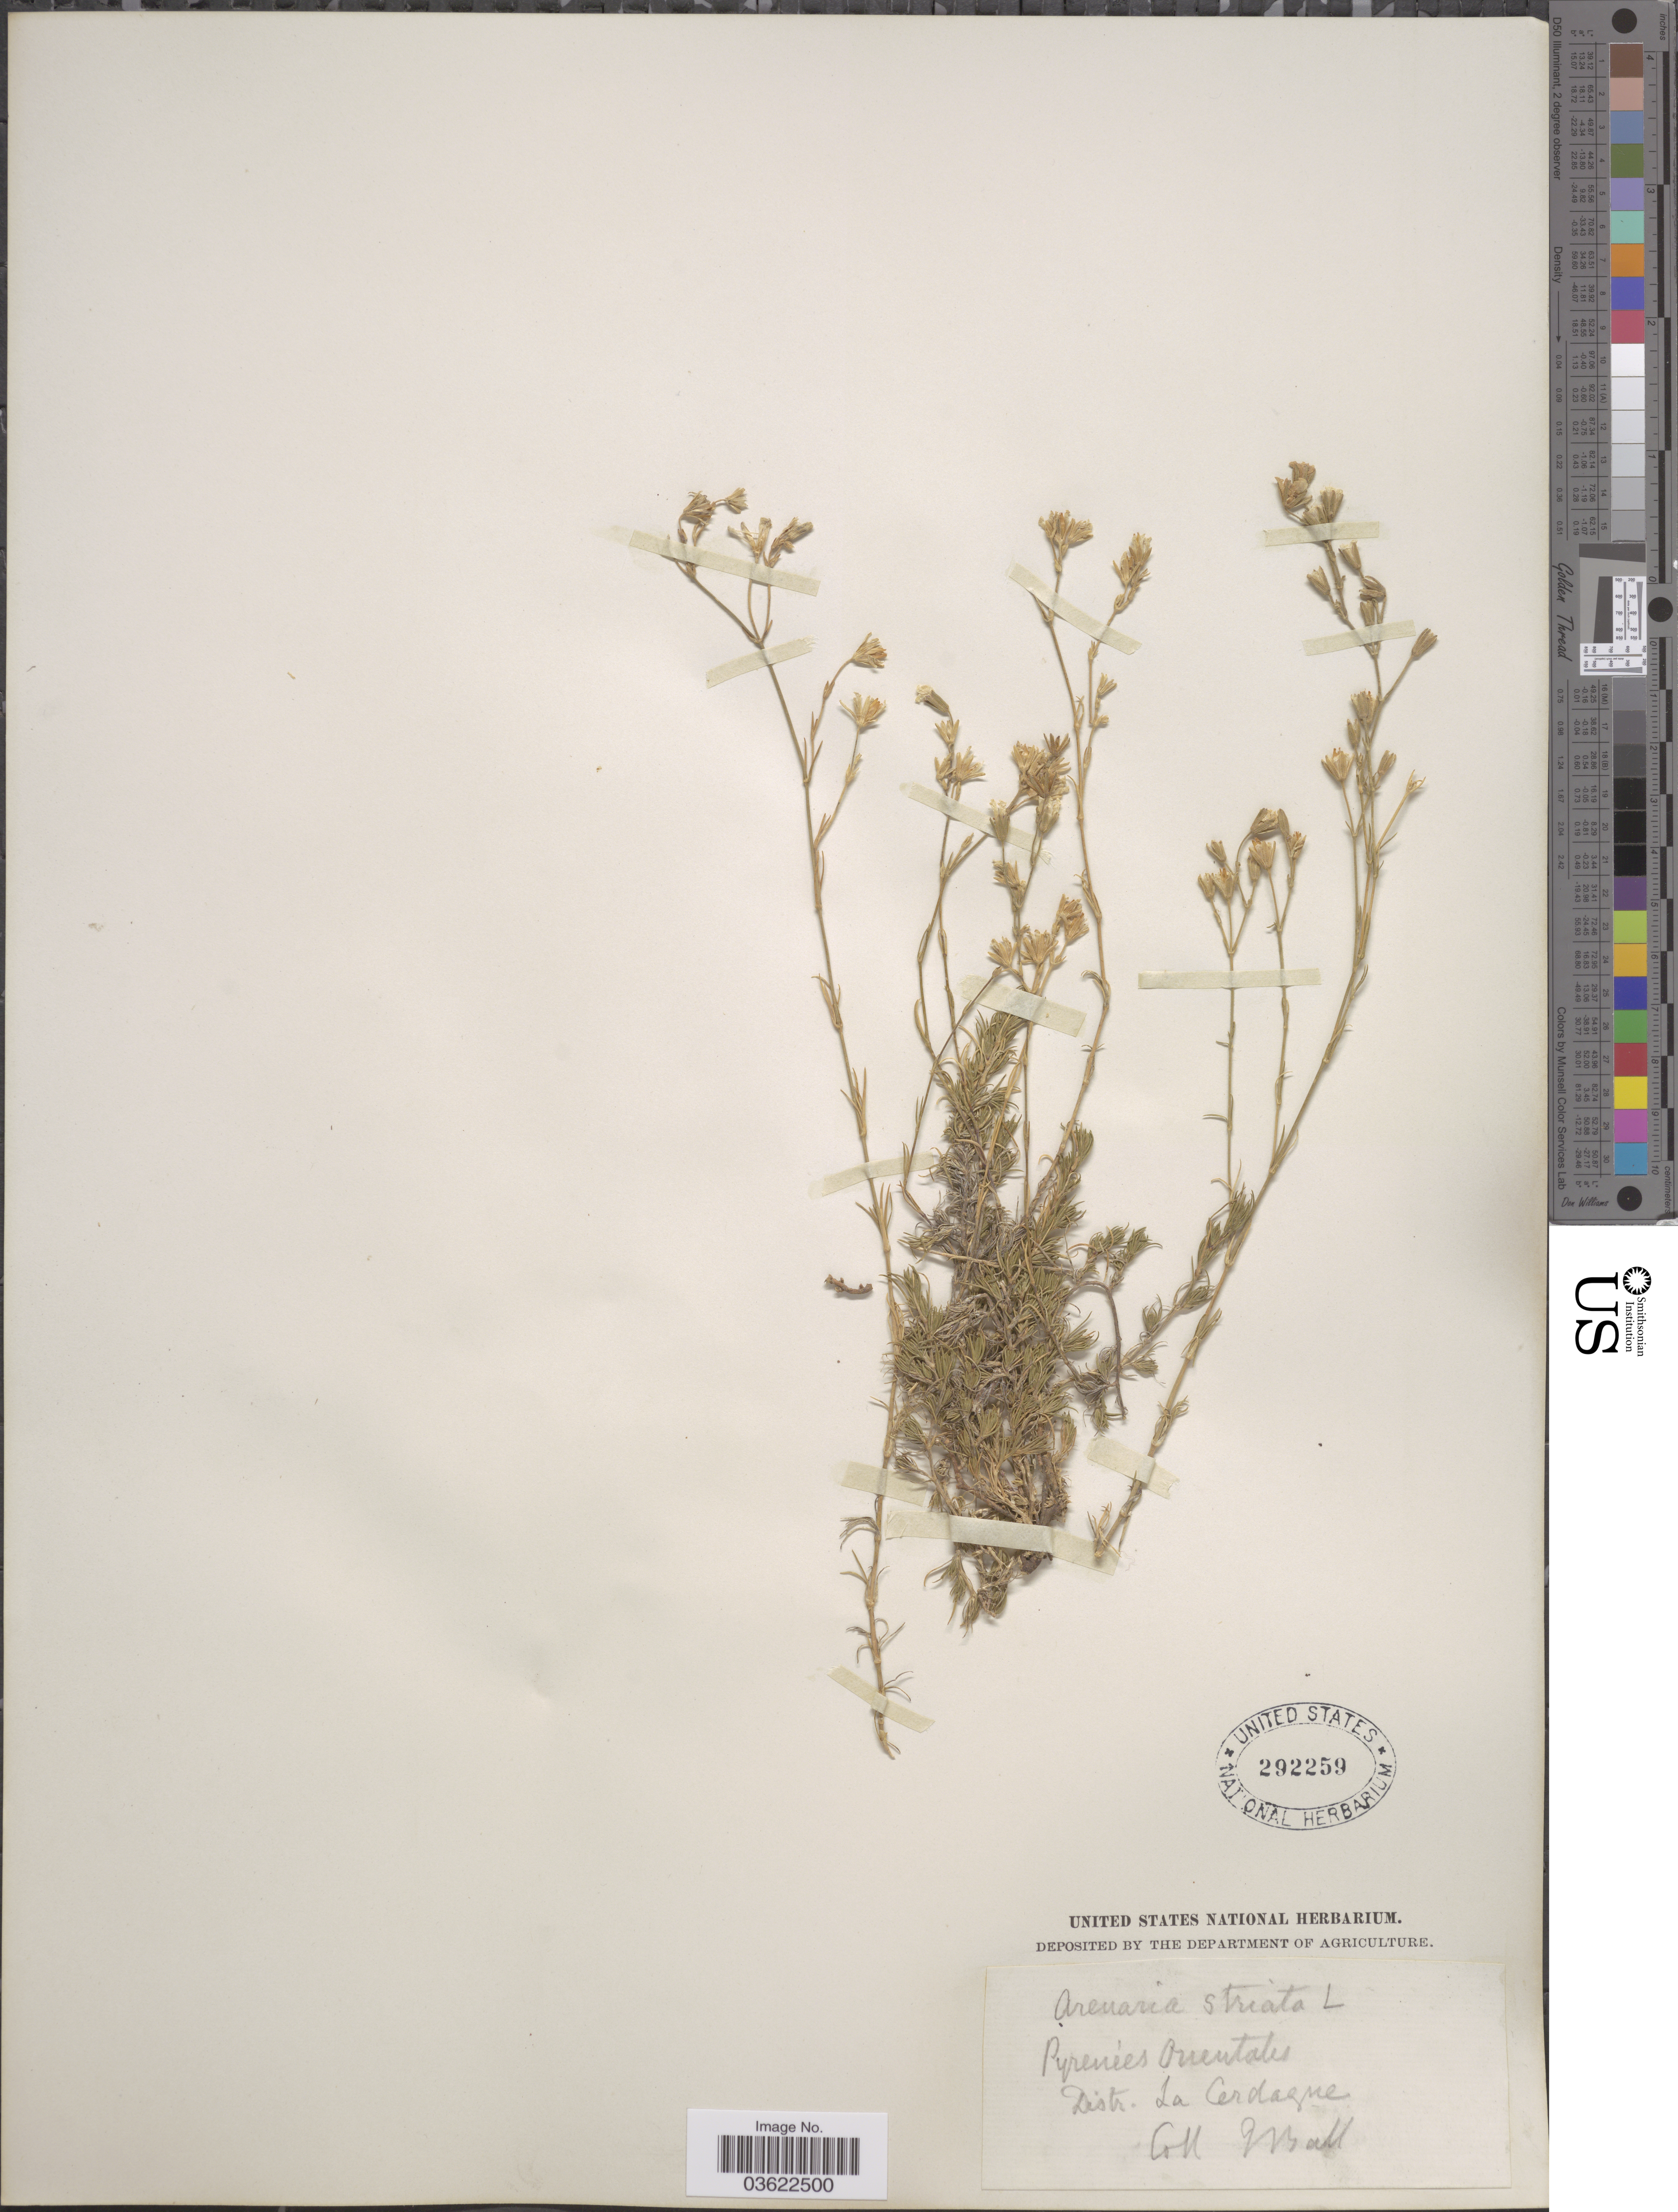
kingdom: Plantae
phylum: Tracheophyta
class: Magnoliopsida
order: Caryophyllales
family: Caryophyllaceae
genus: Cherleria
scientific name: Cherleria laricifolia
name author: (L.) Iamonico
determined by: Strong, Mark T., (BOT), Smithsonian Institution - National Museum of Natural History (UNITED STATES)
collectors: J. Ball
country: Spain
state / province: Islas Baleares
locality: Pyrenées Orientales. Distr. La Cerdagne.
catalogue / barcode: US 292259